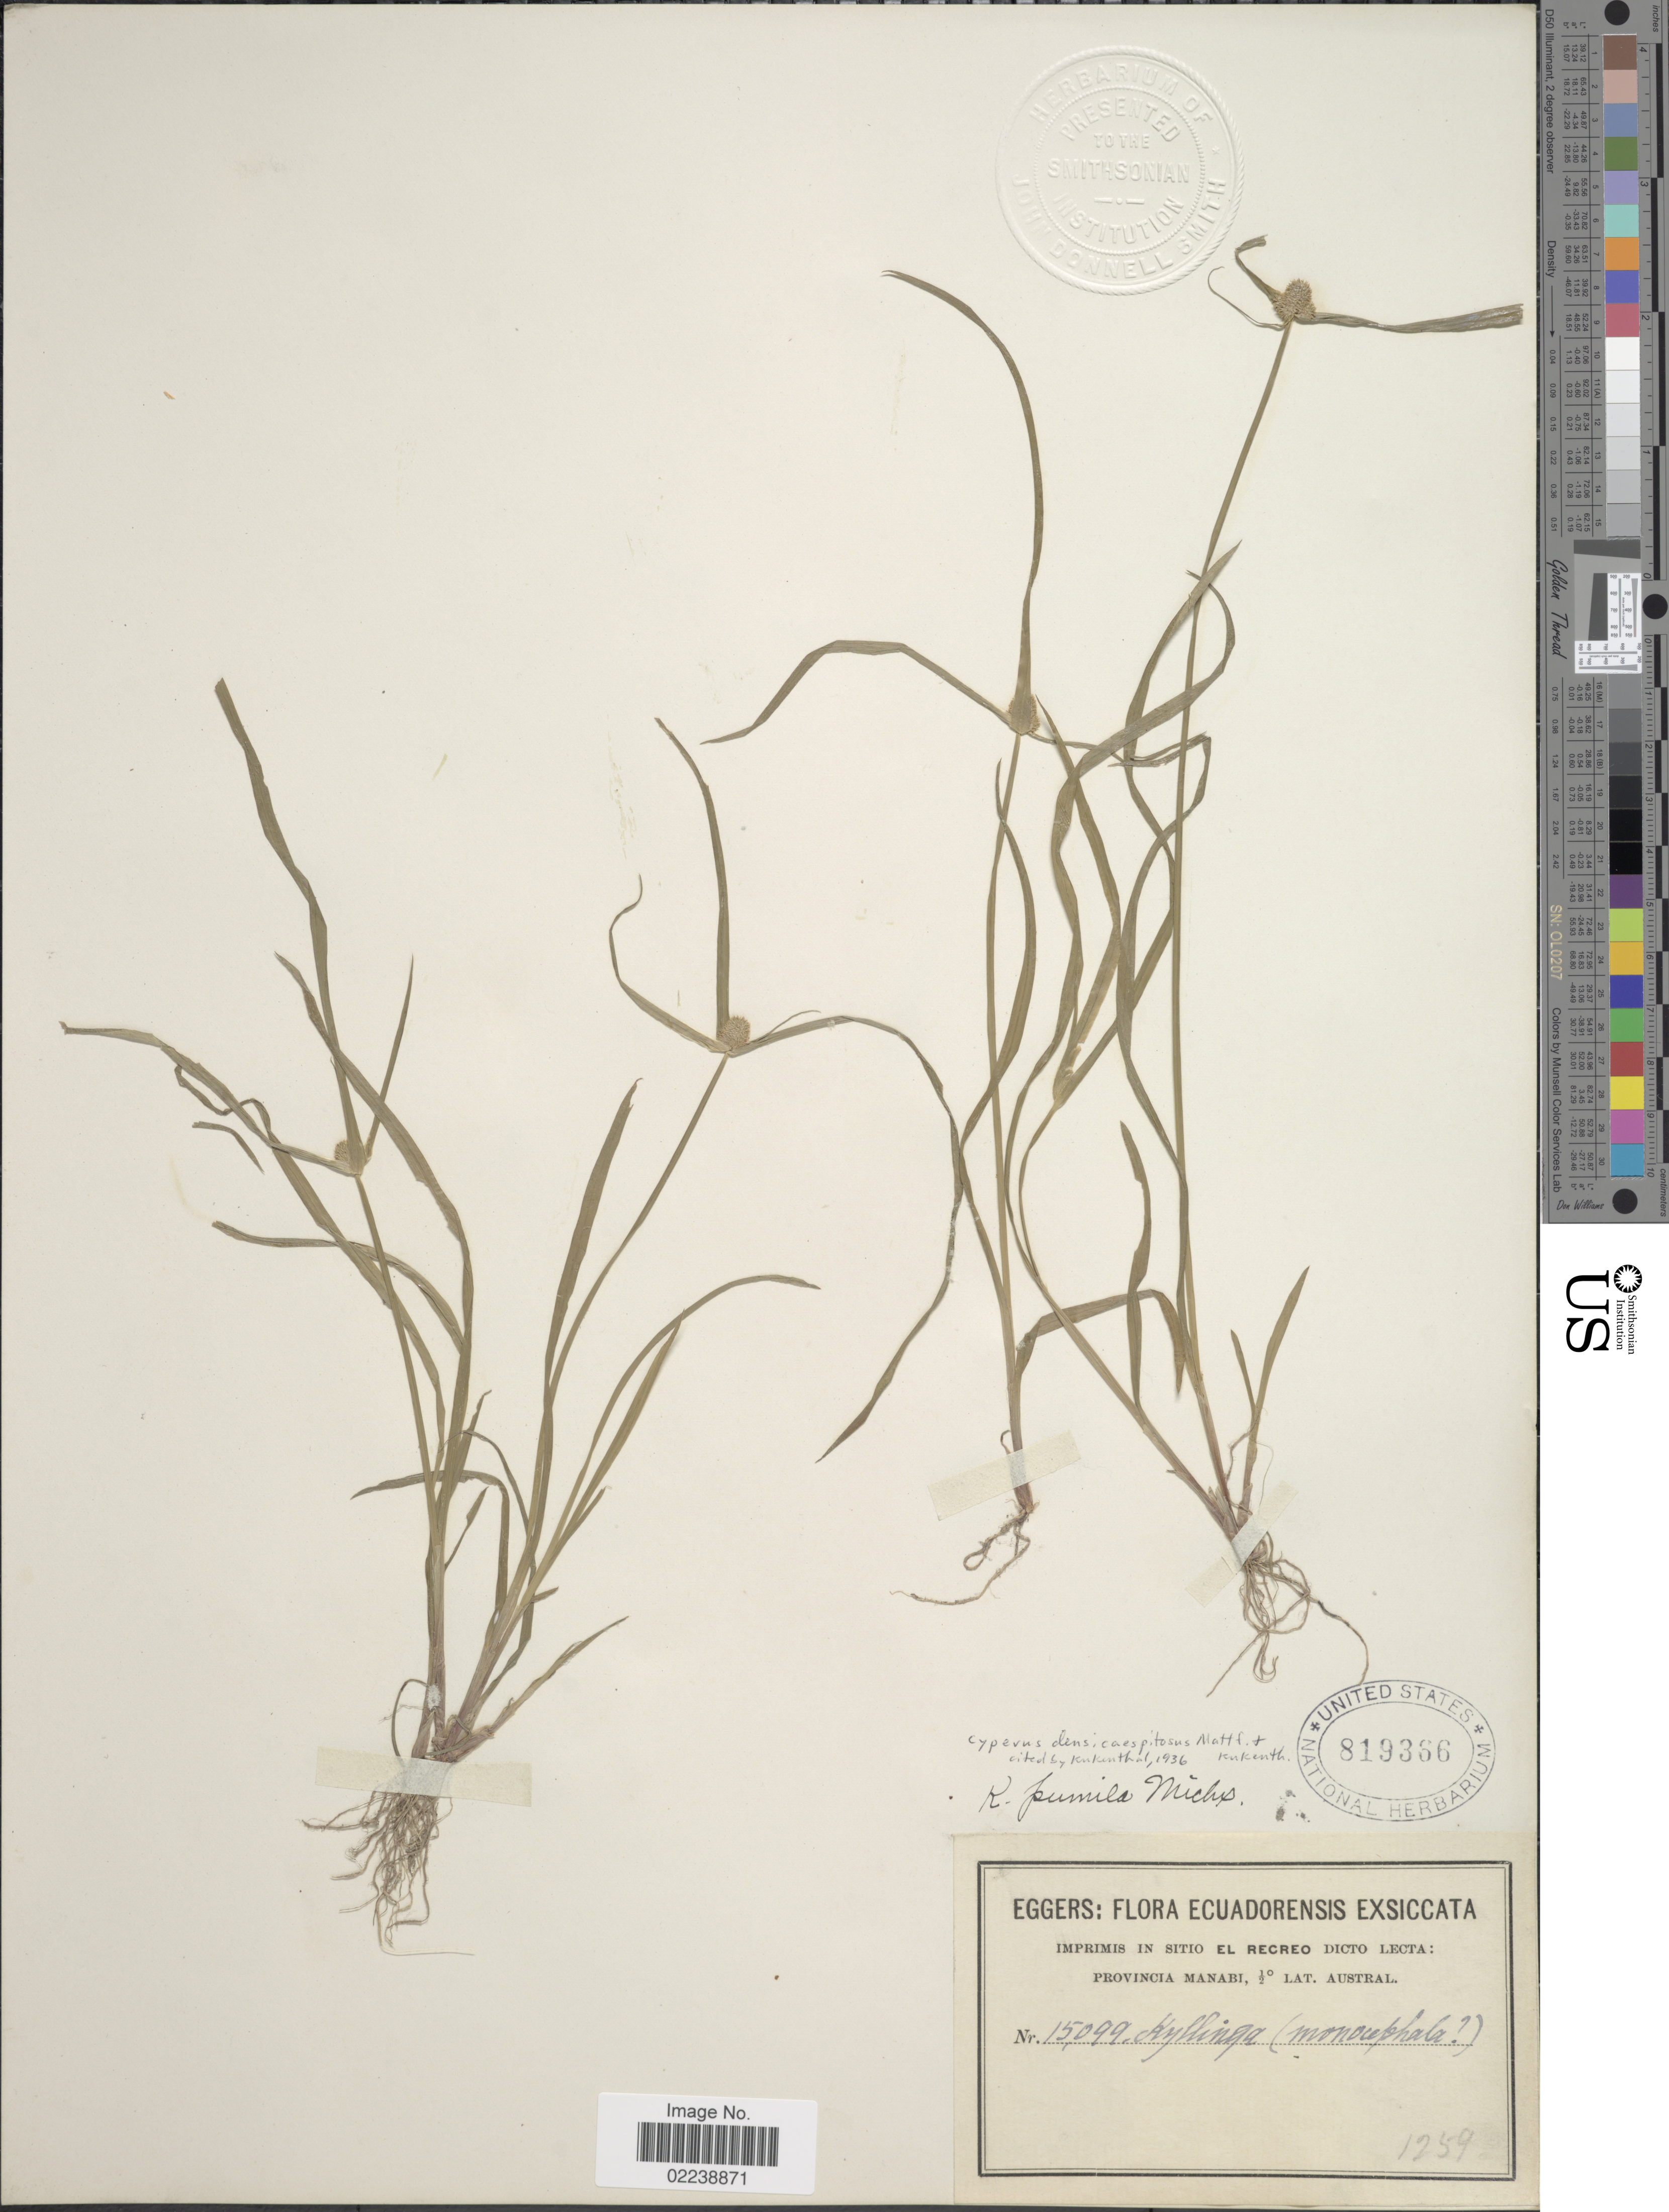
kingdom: Plantae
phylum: Tracheophyta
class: Liliopsida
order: Poales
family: Cyperaceae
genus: Cyperus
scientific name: Cyperus hortensis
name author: (Salzm. ex Steud.) Dorr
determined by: Strong, Mark T., (BOT), Smithsonian Institution - National Museum of Natural History (UNITED STATES)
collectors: -. Eggers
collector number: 15099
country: Ecuador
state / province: Manabí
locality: Austral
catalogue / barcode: US 819366